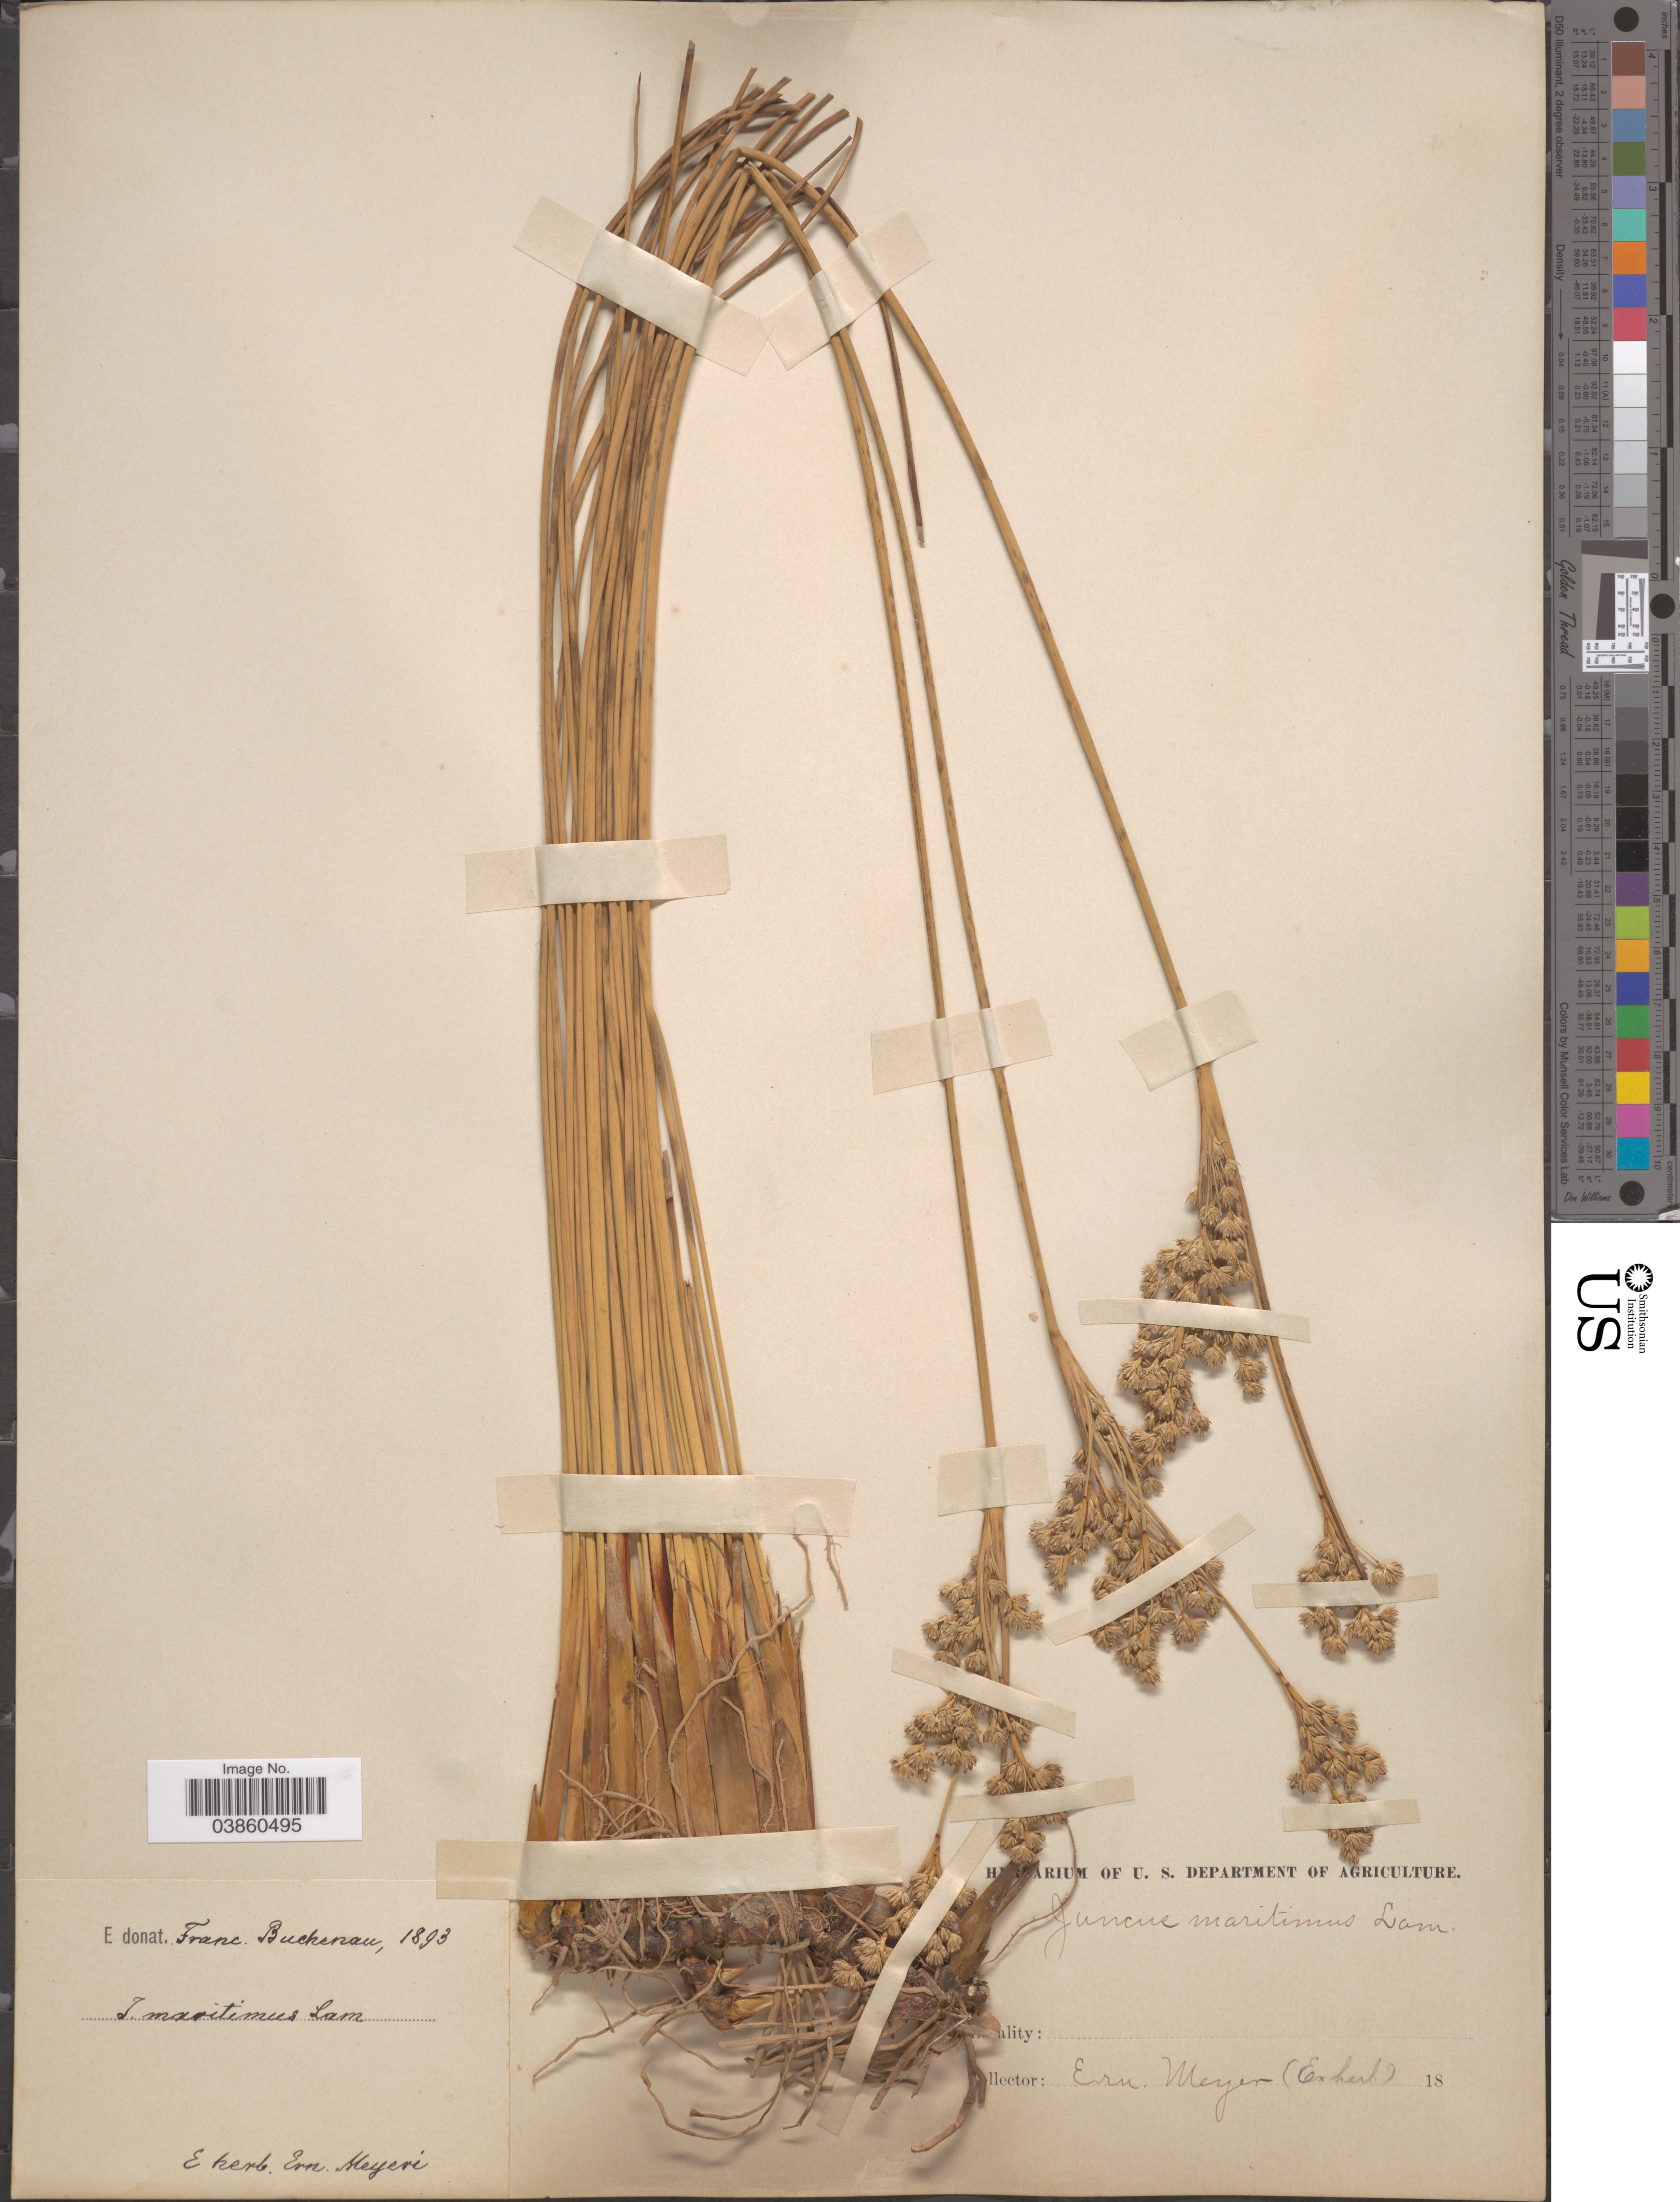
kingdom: Plantae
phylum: Tracheophyta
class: Liliopsida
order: Poales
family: Juncaceae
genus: Juncus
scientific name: Juncus maritimus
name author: Lam.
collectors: E. Meyer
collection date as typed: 18